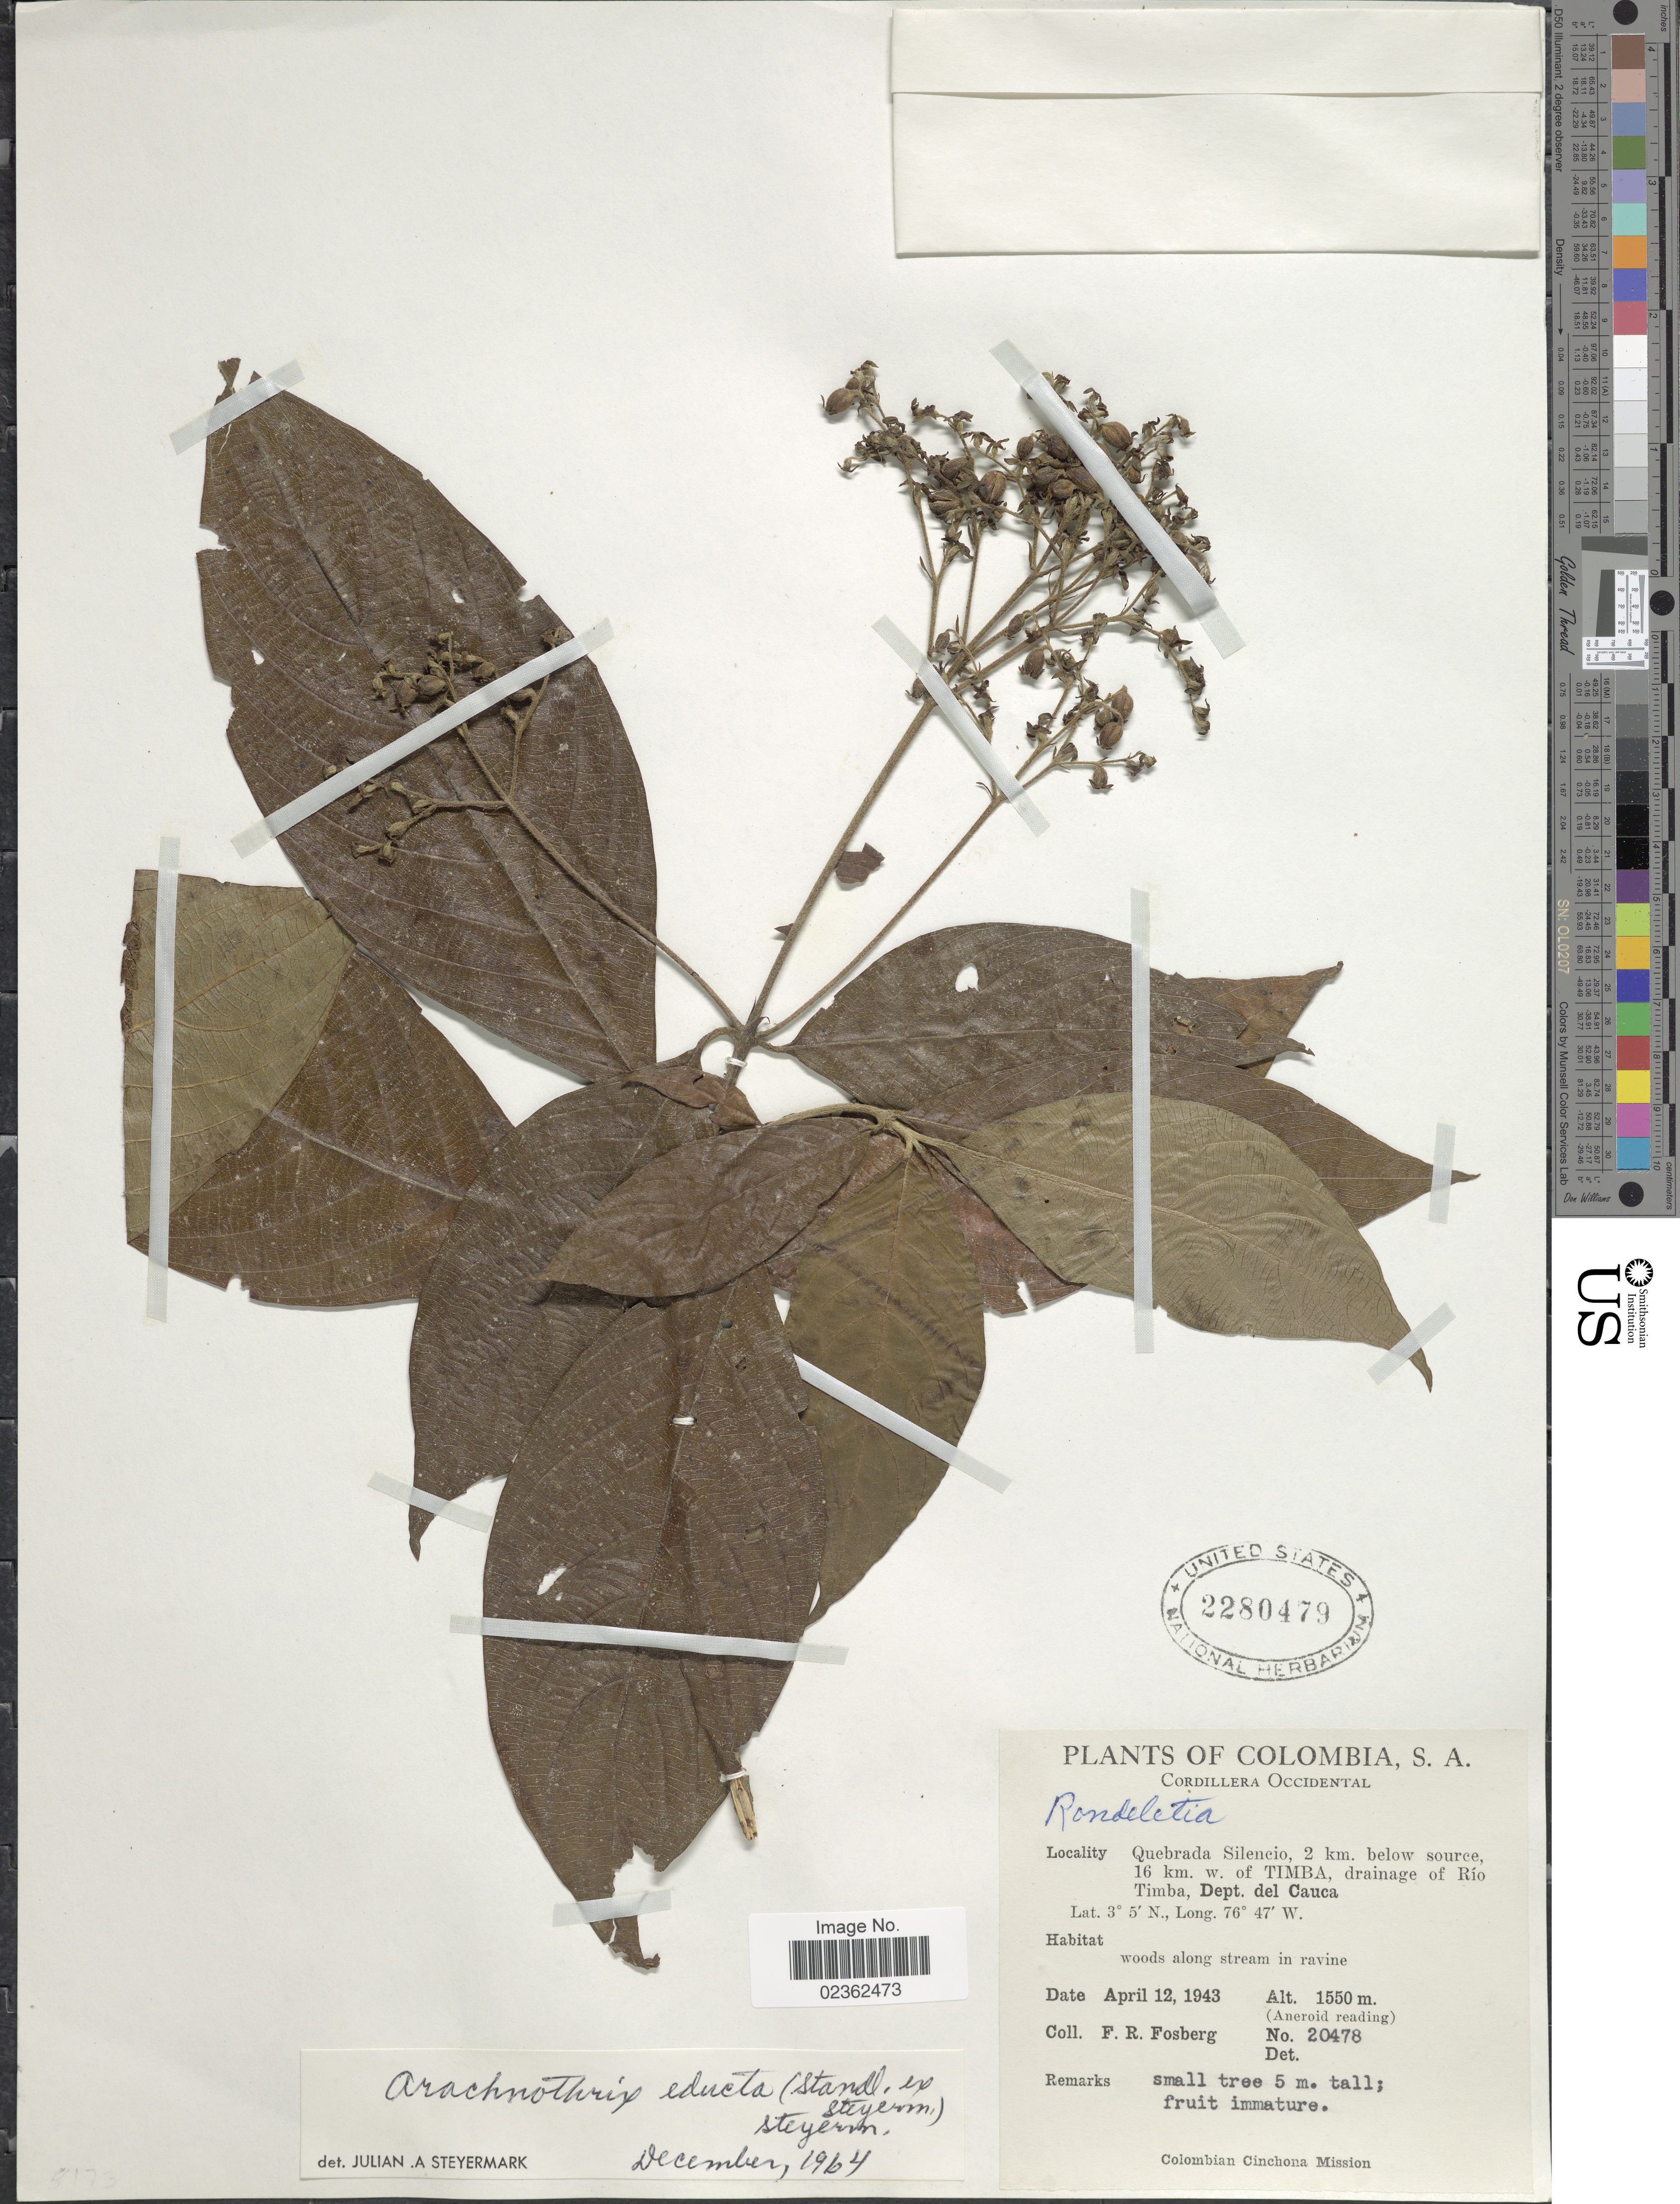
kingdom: Plantae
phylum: Tracheophyta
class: Magnoliopsida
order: Gentianales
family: Rubiaceae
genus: Arachnothryx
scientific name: Arachnothryx educta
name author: (Standl. ex Steyerm.) Steyerm.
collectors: F. R. Fosberg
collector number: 20478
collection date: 1943-04-12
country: Colombia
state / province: Cauca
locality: S.A., Cordillera Occidental, n.w. side of ridge south of Quebrada Chupadero, between Q. Chupadero and Q. Silencio, 16 km. w. of TIMBA, drainage of Rio Timba, woods along stream in ravine.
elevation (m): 1550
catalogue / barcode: US 2280479